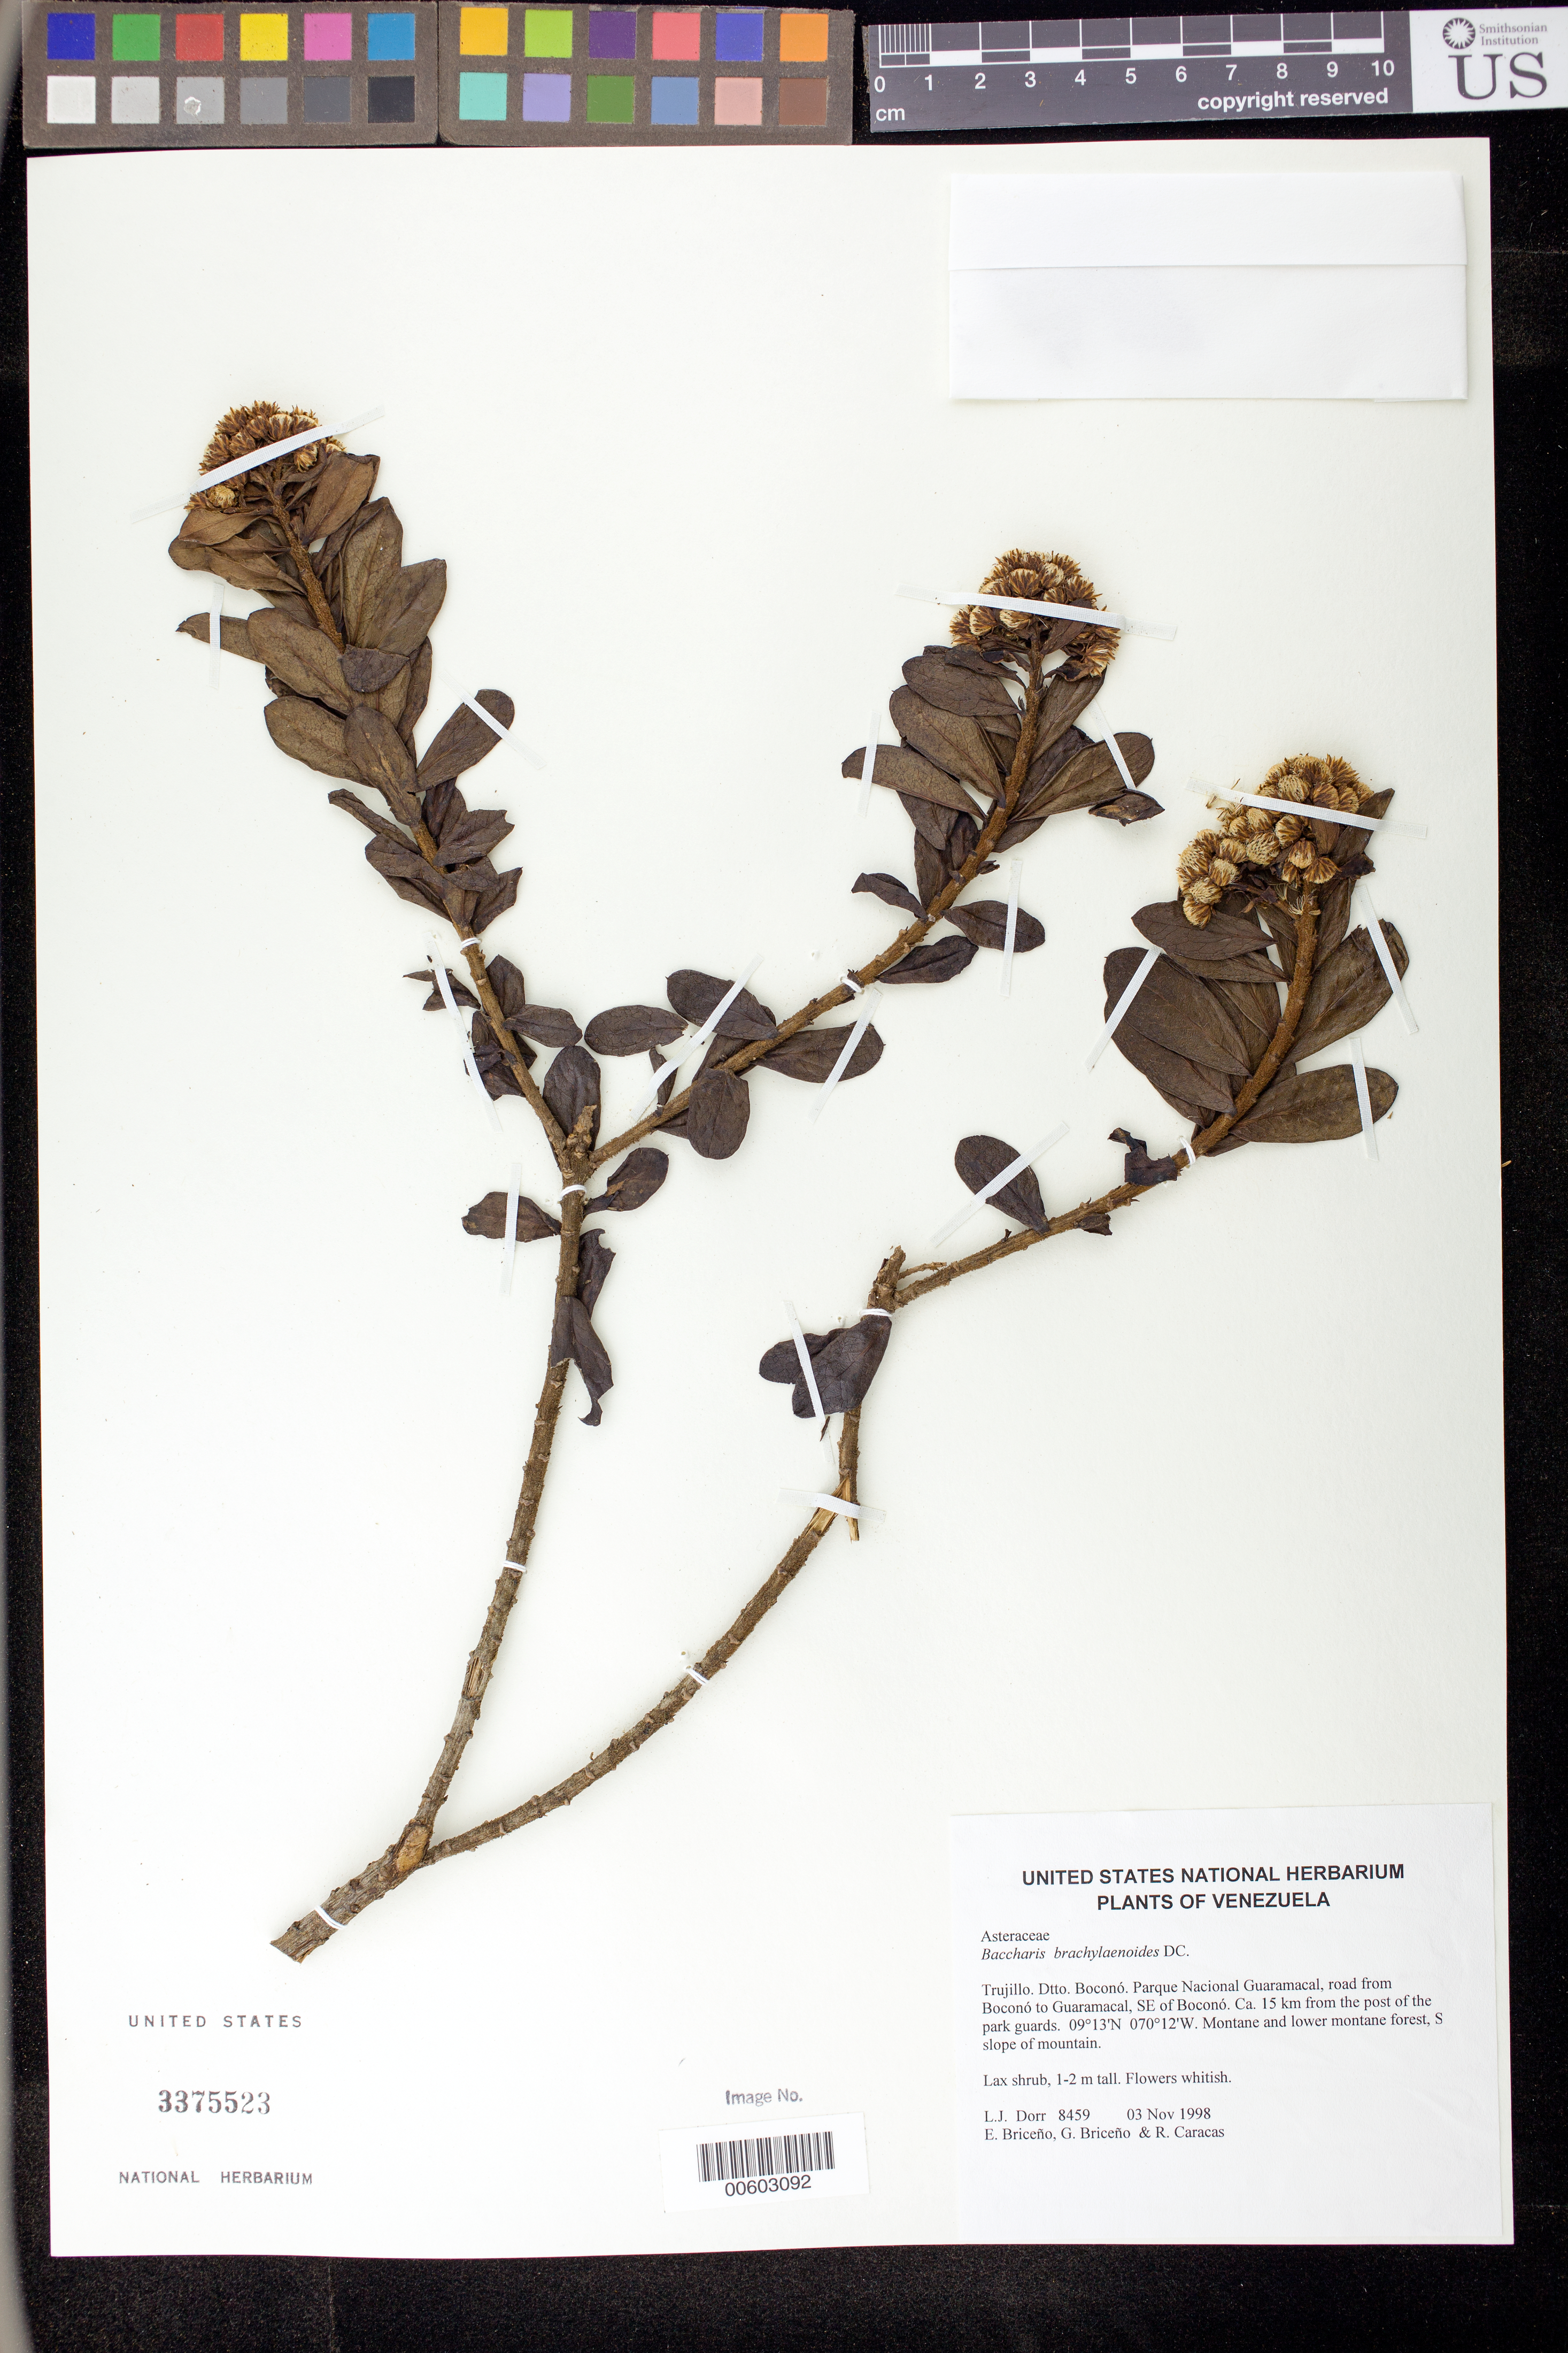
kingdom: Plantae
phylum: Tracheophyta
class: Magnoliopsida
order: Asterales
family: Asteraceae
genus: Baccharis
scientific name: Baccharis brachylaenoides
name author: DC.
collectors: L. J. Dorr, E. Briceño, G. Briceño & R. Caracas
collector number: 8459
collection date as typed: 03 Nov 1998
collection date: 1998-11-03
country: Venezuela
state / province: Trujillo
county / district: Boconó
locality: Parque Nacional Guaramacal, road from Boconó to Guaramacal, SE of Boconó, ca. 15 km from the post of the park guards.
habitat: Montane and lower montane forest, S slope of mountain.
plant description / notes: COL, CTES, PORT, US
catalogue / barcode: US 3375523